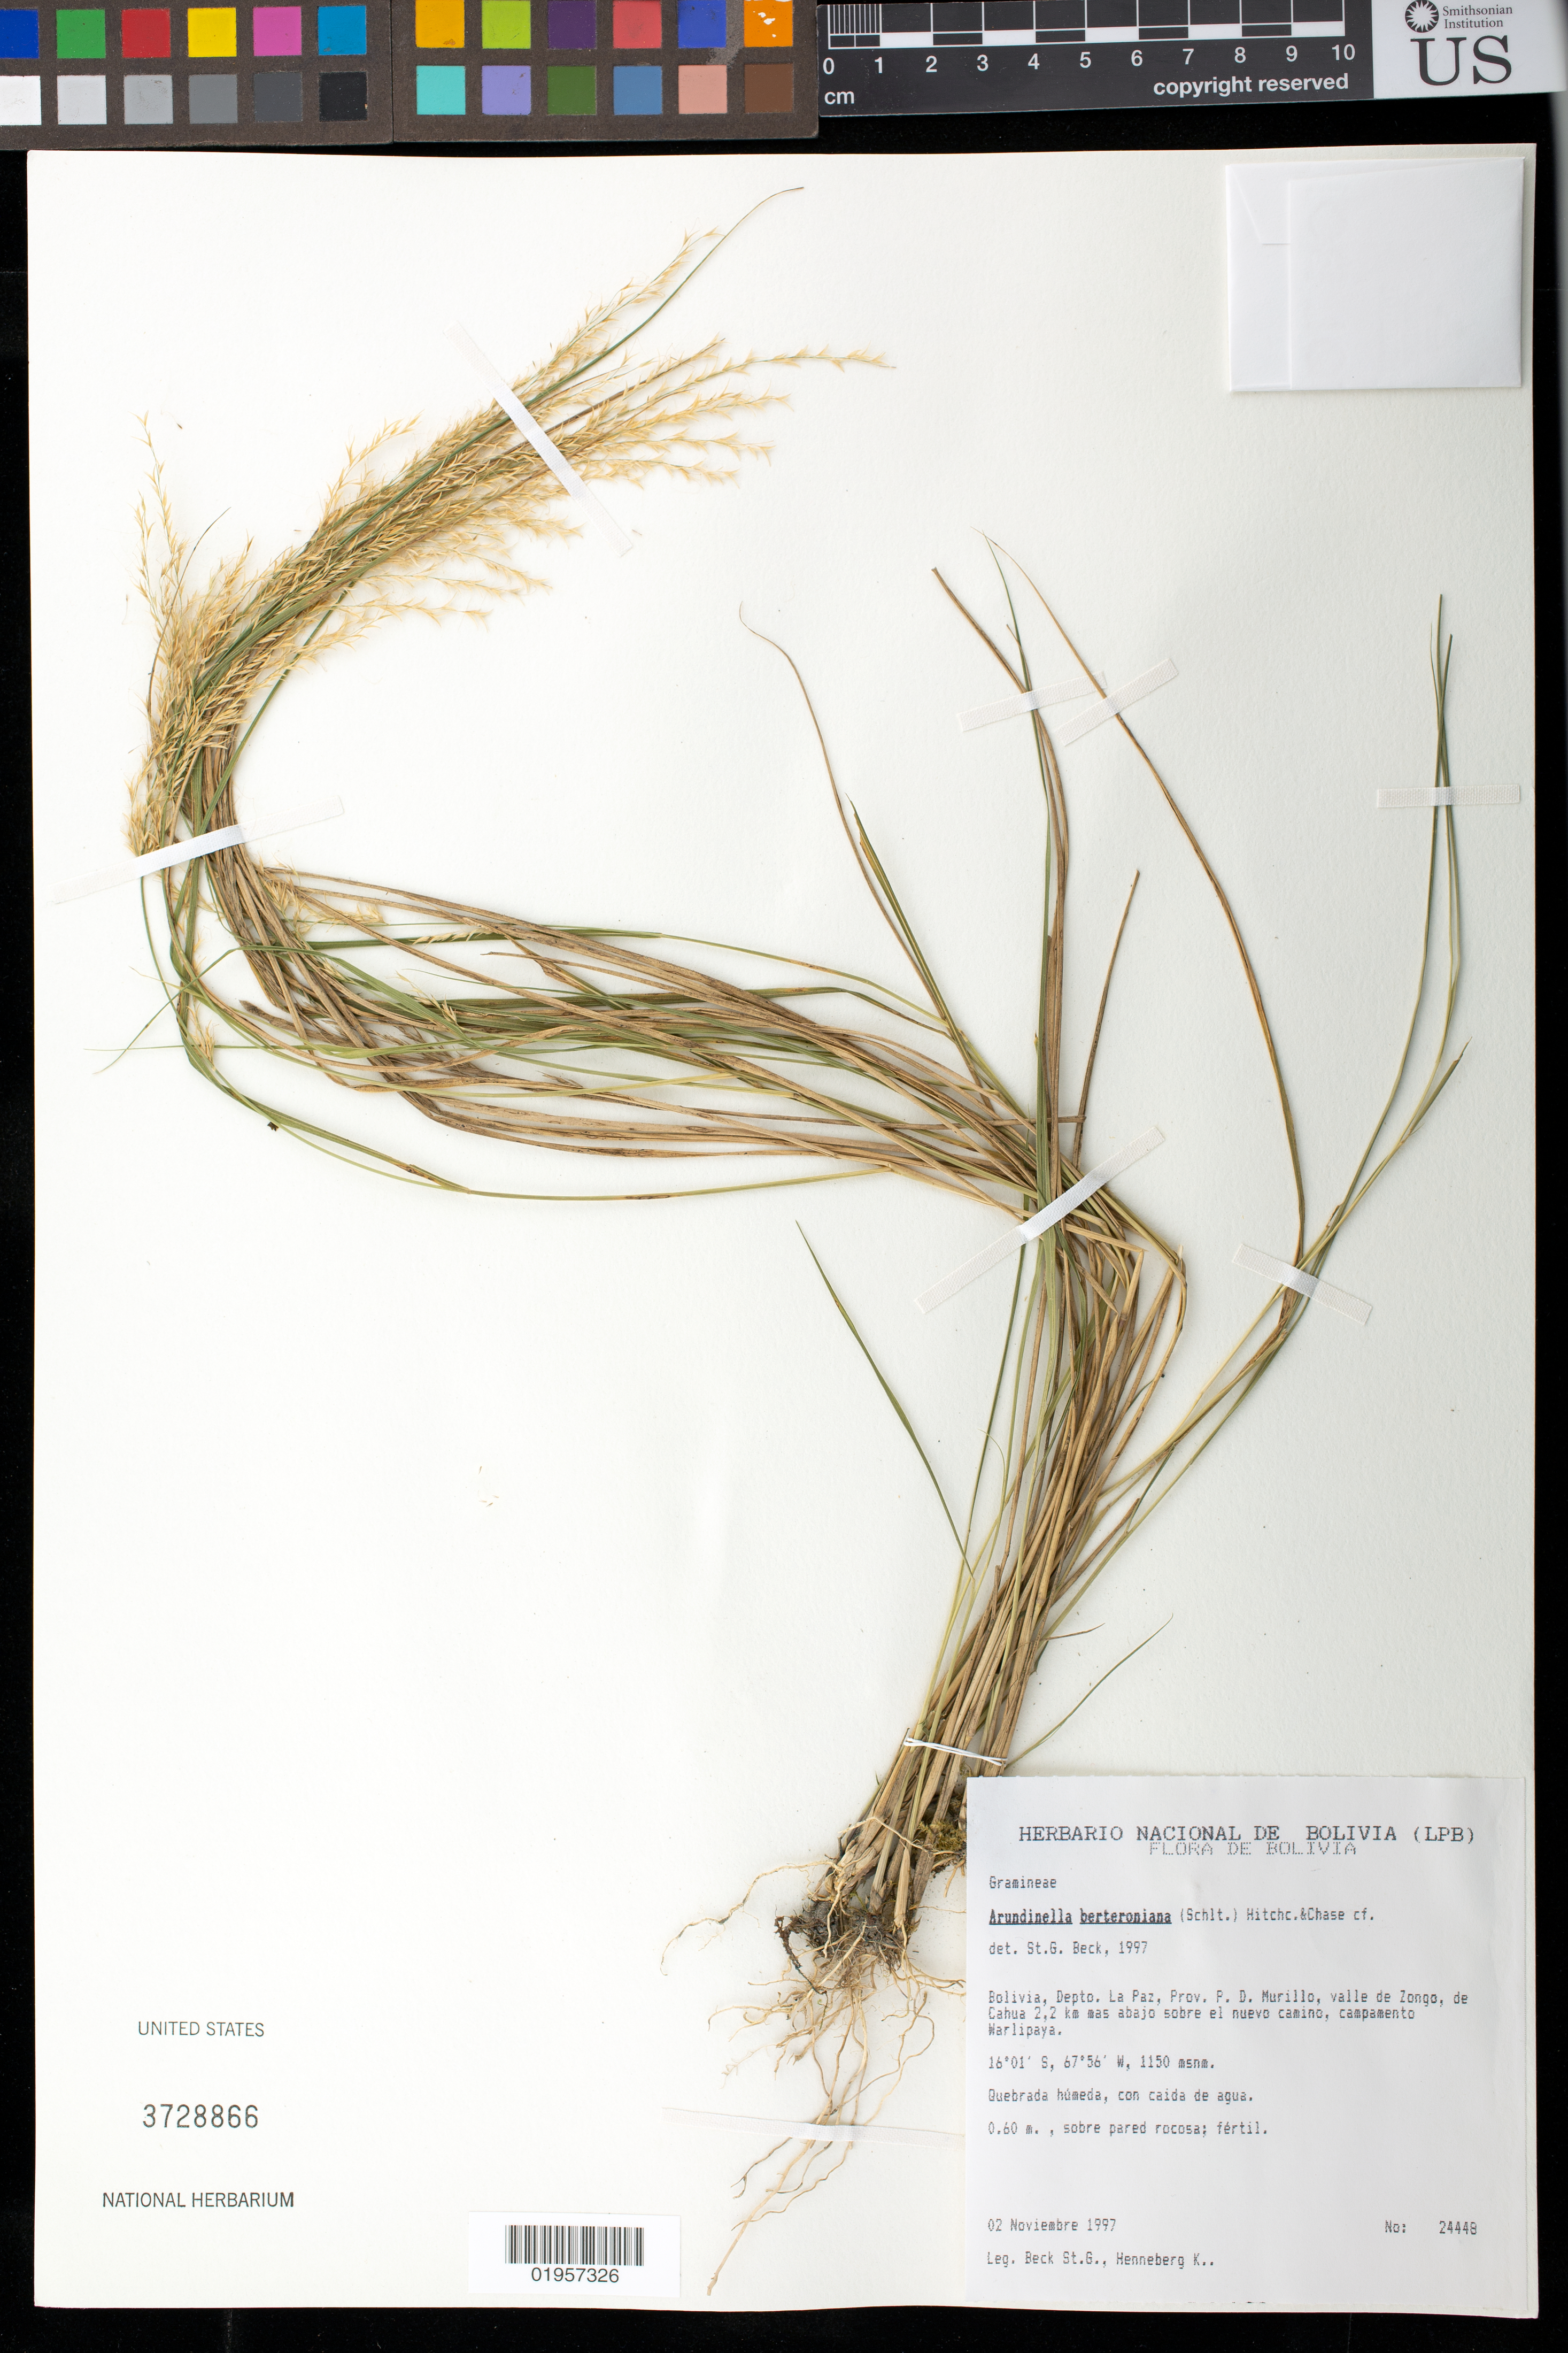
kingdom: Plantae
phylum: Tracheophyta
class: Liliopsida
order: Poales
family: Poaceae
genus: Arundinella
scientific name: Arundinella berteroniana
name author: (Schult.) Hitchc. & Chase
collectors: S. G. Beck & K. Henneberg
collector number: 24448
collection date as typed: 02 Nov 1997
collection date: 1997-11-02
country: Bolivia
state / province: La Paz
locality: Prov. P.D. Murillo, valle de Zongo, de Cahua 2.2 km más abajo sobre el nuevo camino, campamento Warlipaya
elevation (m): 1150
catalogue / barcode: US 3728866